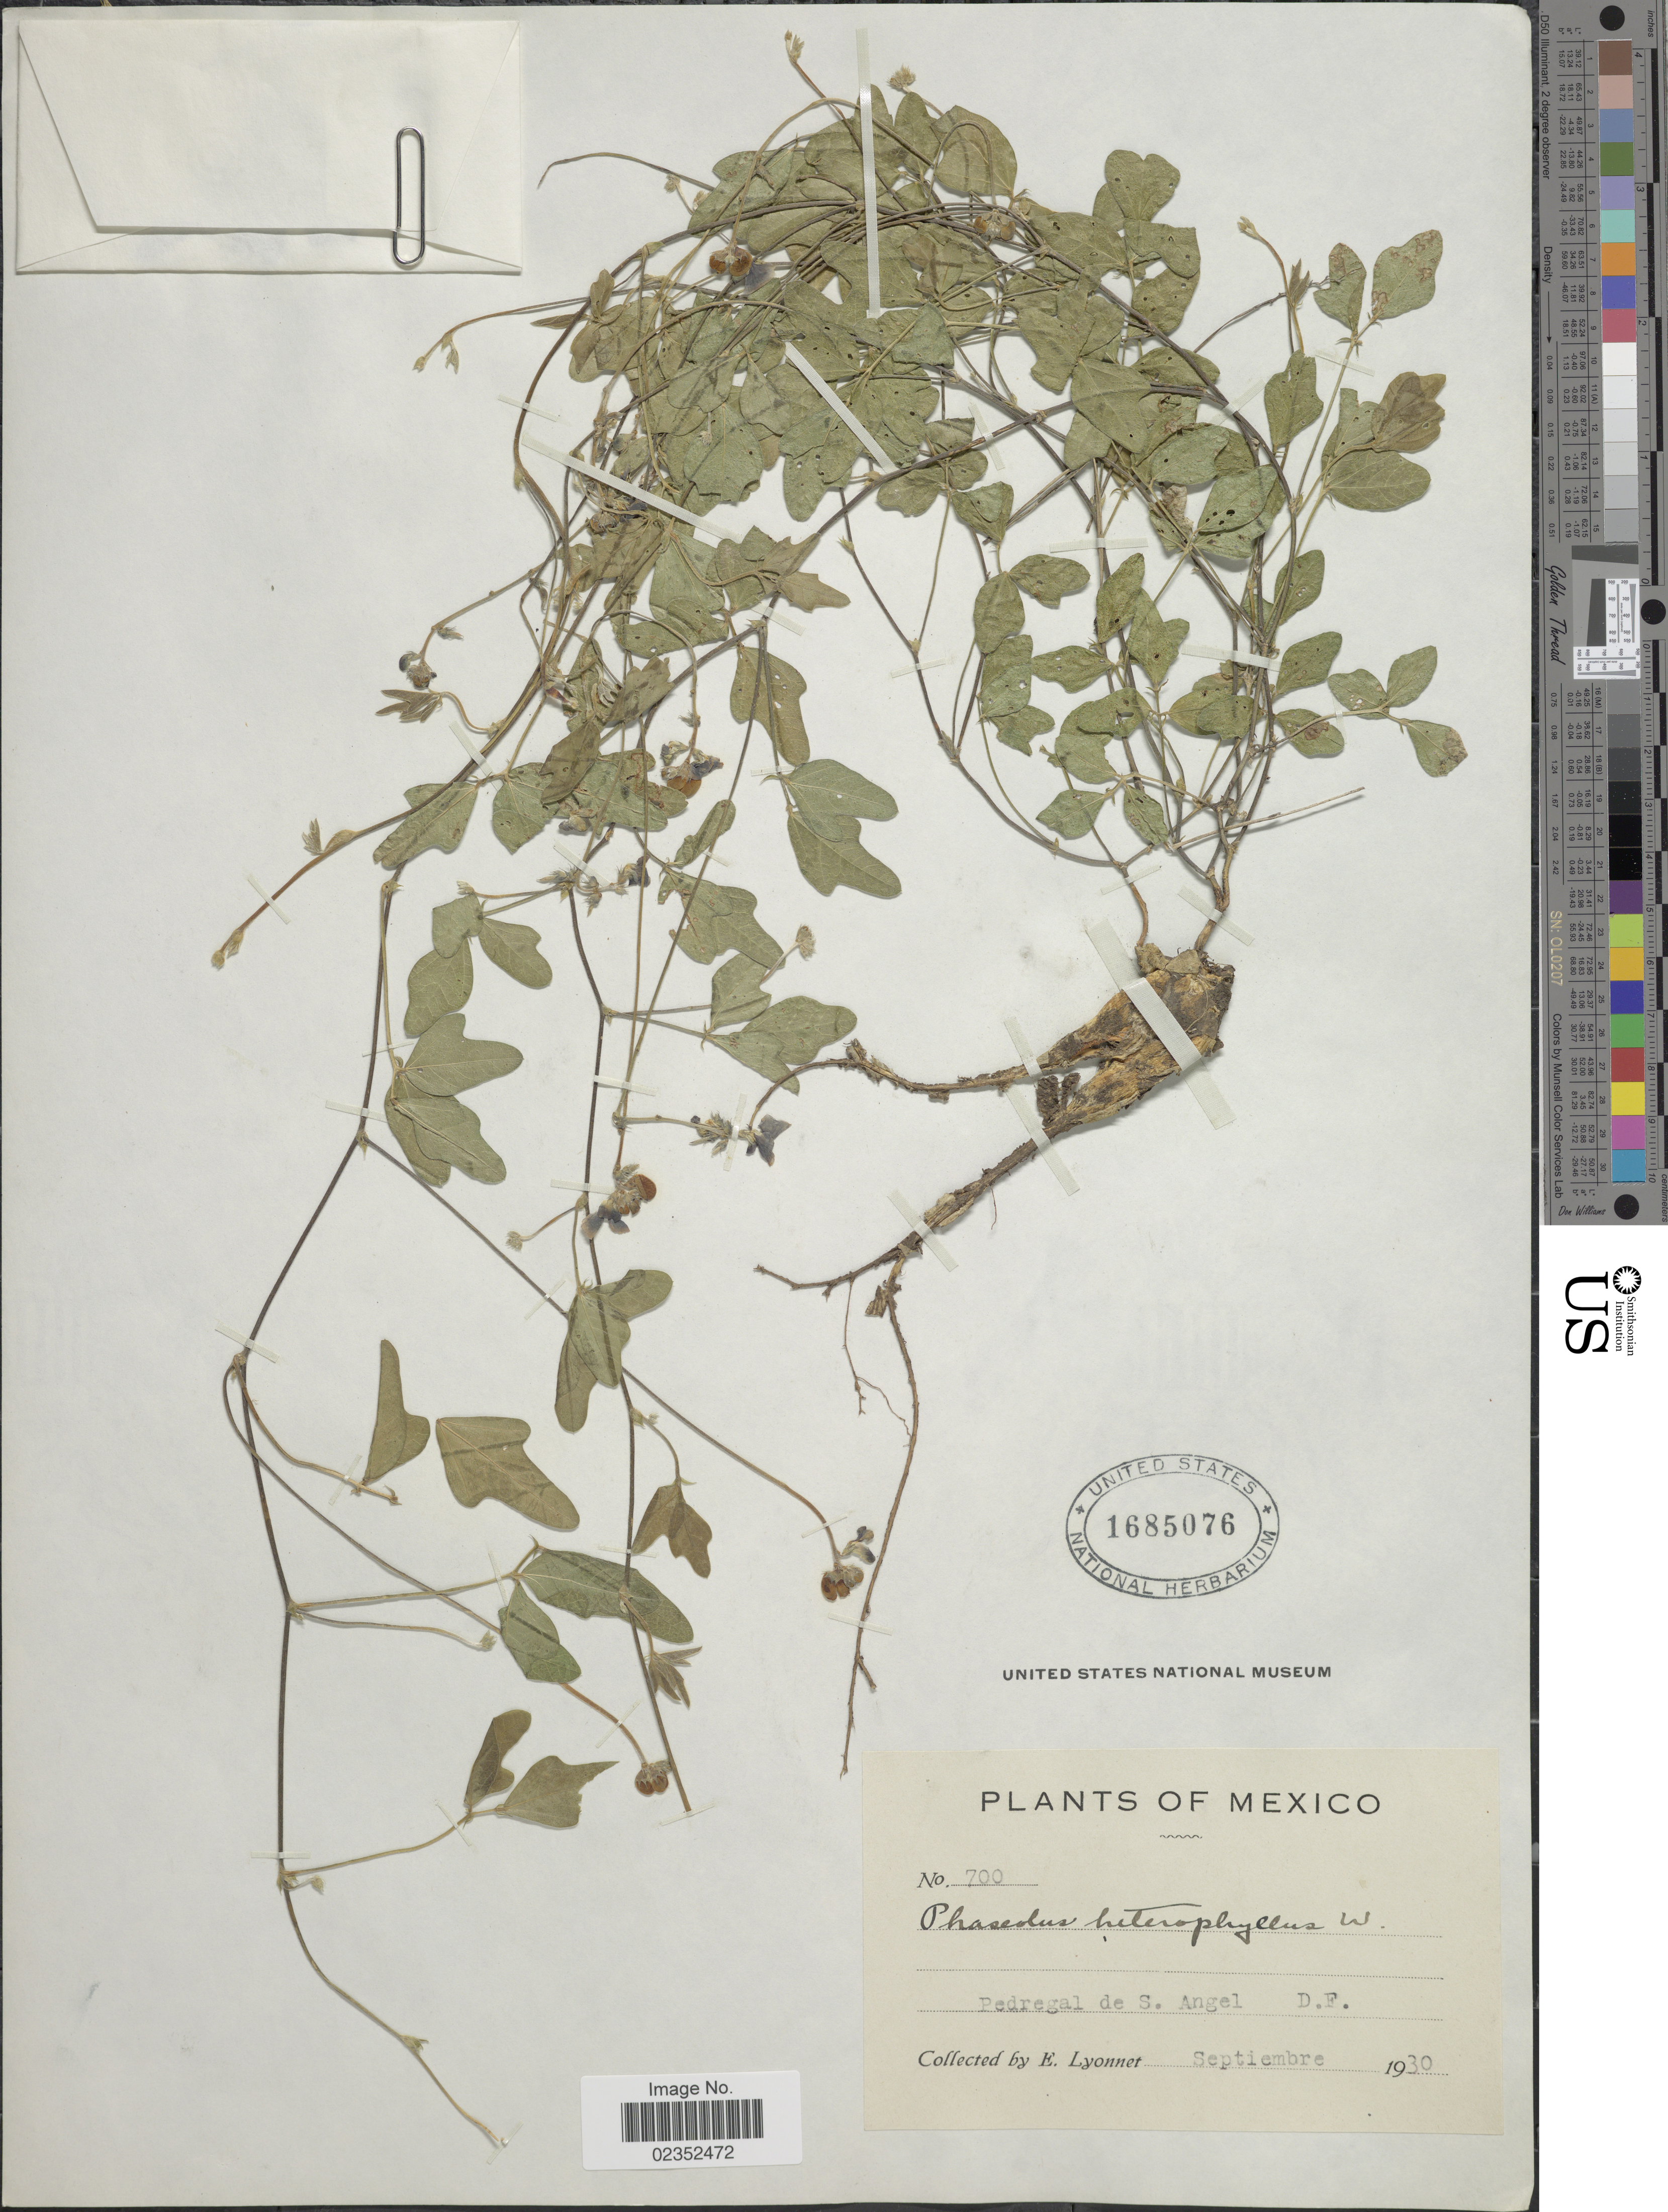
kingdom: Plantae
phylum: Tracheophyta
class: Magnoliopsida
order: Fabales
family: Fabaceae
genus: Macroptilium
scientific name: Macroptilium gibbosifolium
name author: (Ortega) A. Delgado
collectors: E. Lyonnet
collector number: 700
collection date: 1930-09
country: Mexico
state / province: Distrito Federal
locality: Pedregal de S. Angel D.F.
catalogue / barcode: US 1685076